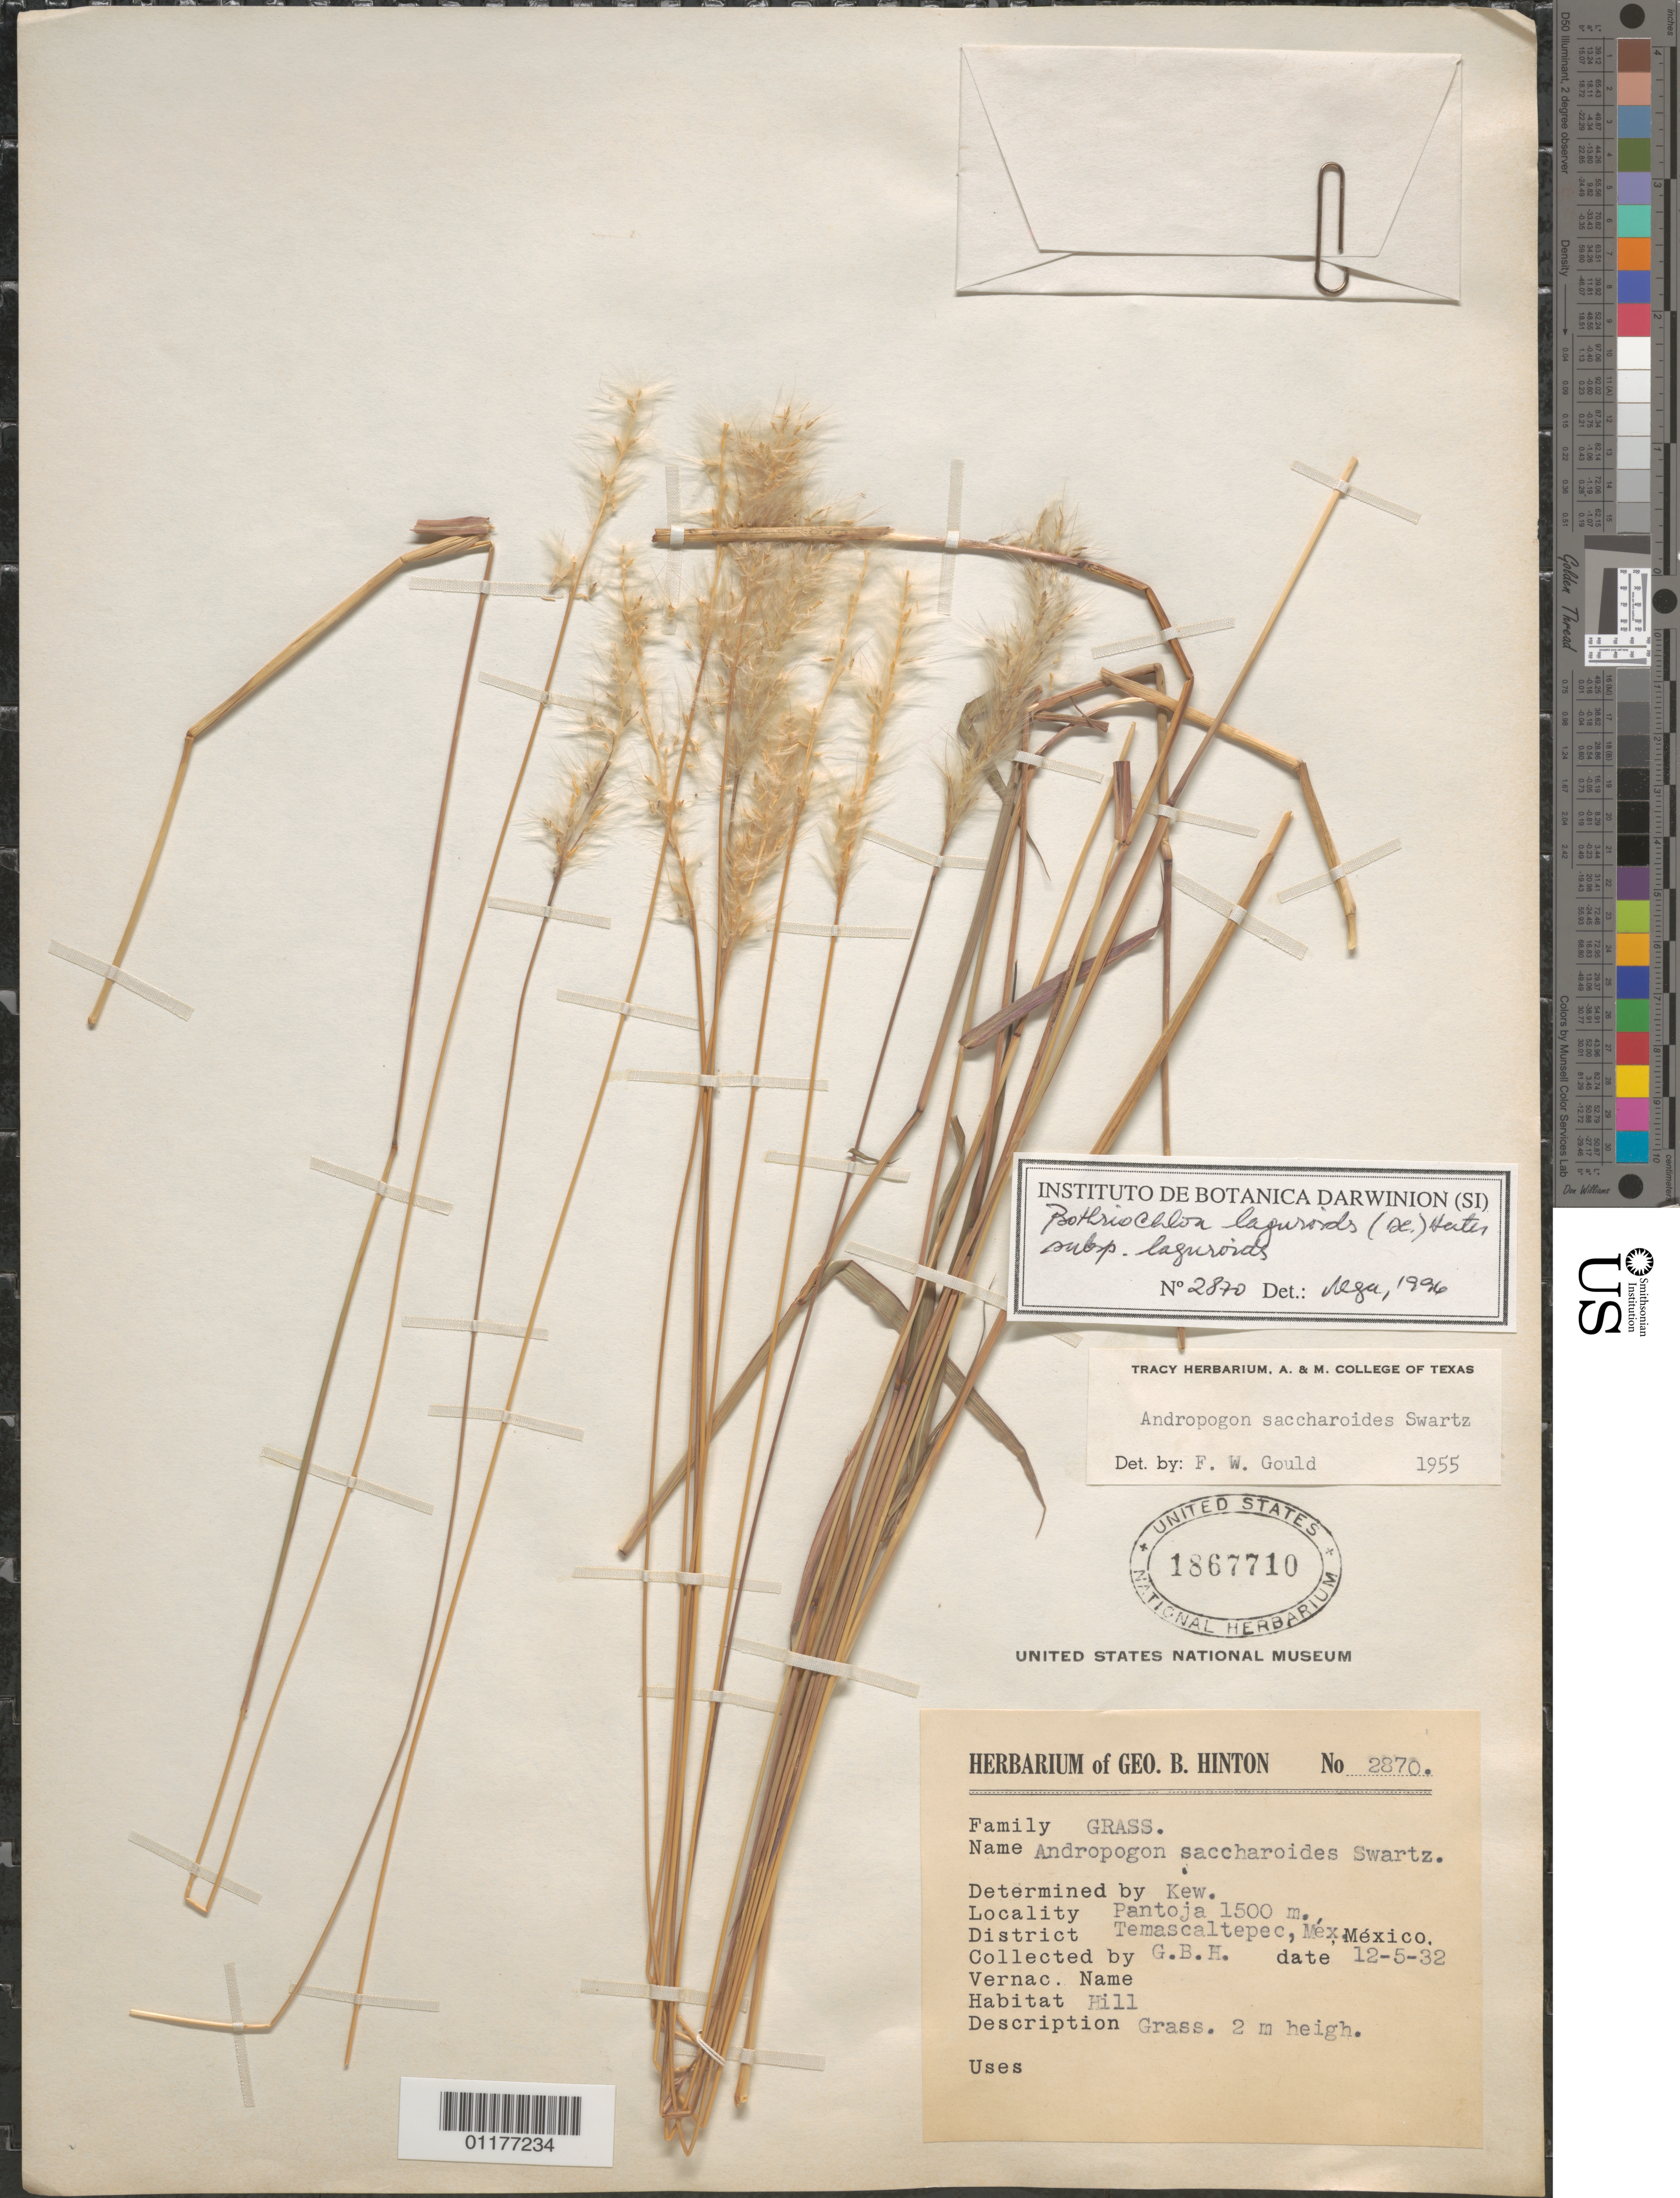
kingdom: Plantae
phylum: Tracheophyta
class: Liliopsida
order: Poales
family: Poaceae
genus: Bothriochloa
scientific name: Bothriochloa laguroides subsp. laguroides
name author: (DC.) Herter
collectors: G. B. Hinton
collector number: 2870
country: Mexico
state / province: México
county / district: Temascaltepec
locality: Pantoja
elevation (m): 1500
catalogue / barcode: US 1867710